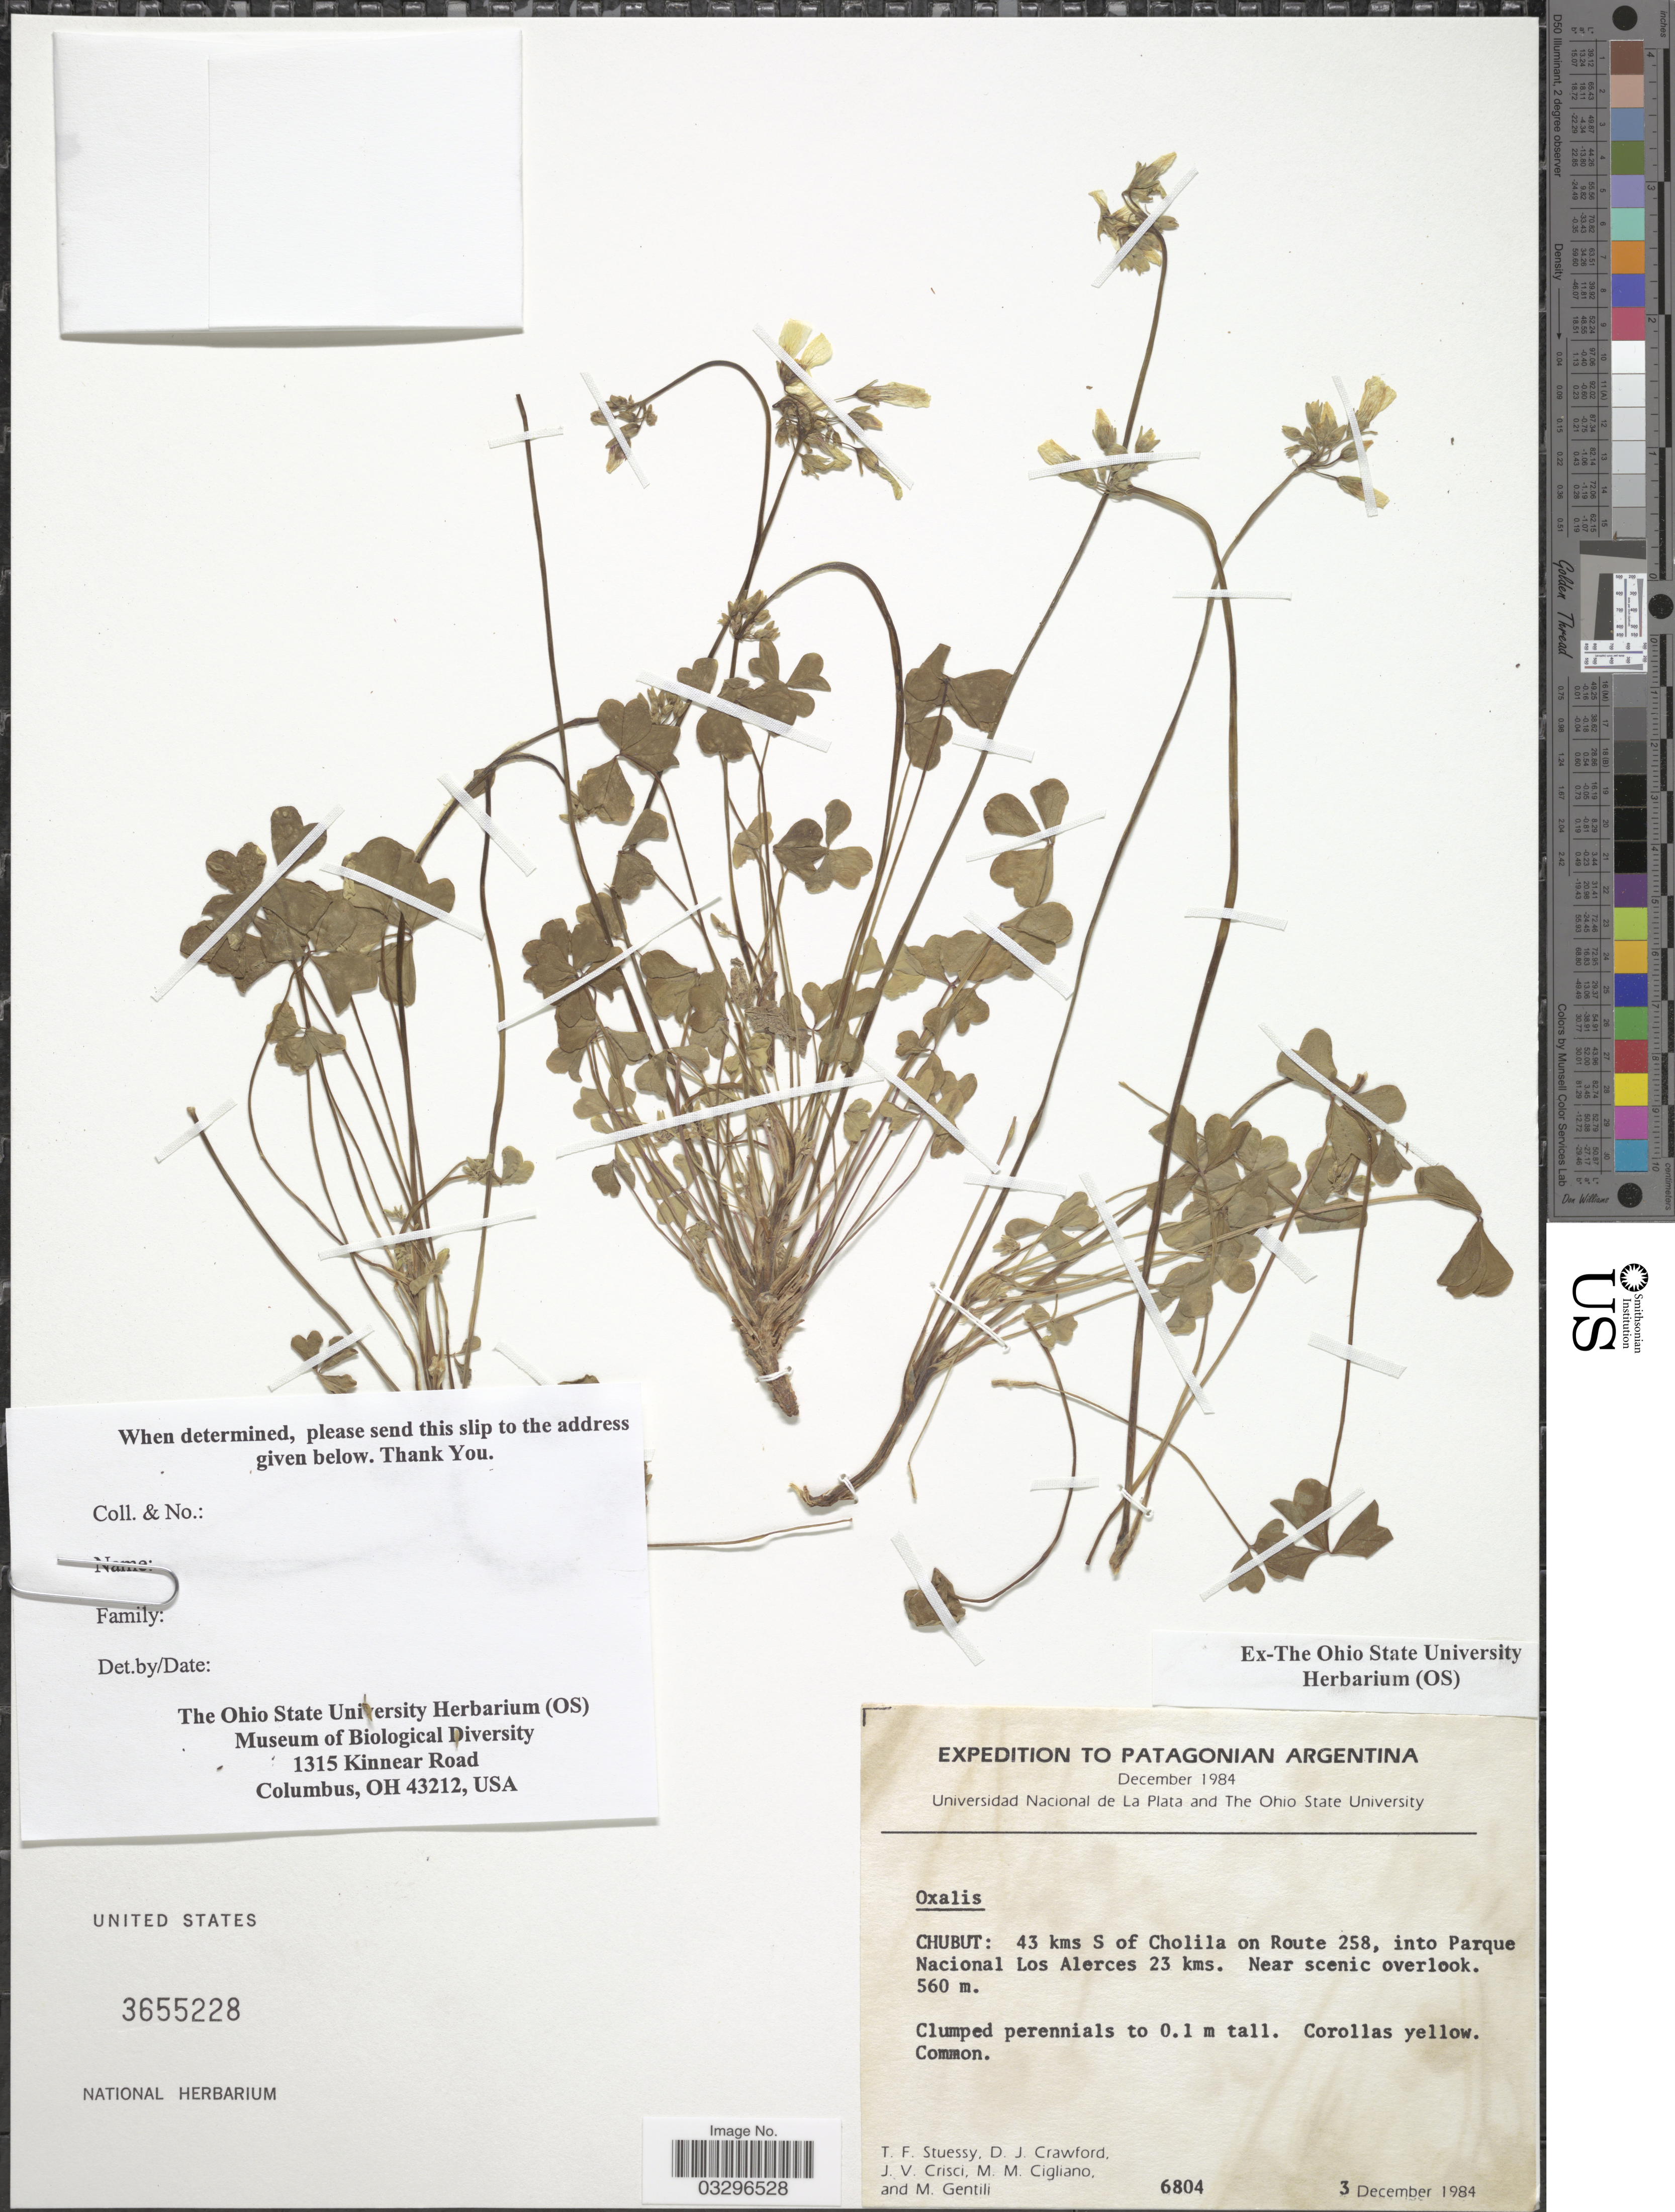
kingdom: Plantae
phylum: Tracheophyta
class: Magnoliopsida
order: Oxalidales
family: Oxalidaceae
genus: Oxalis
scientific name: Oxalis sp.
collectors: T. Stuessy, D. Crawford, J. Crisci, M. Cigliano & M. Gentili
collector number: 6804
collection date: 1984-12-03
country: Argentina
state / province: Chubut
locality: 43 kms S of Cholila on Route 258, into Parque Nacional Los Alerces 23 kms.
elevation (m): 560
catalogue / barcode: US 3655228